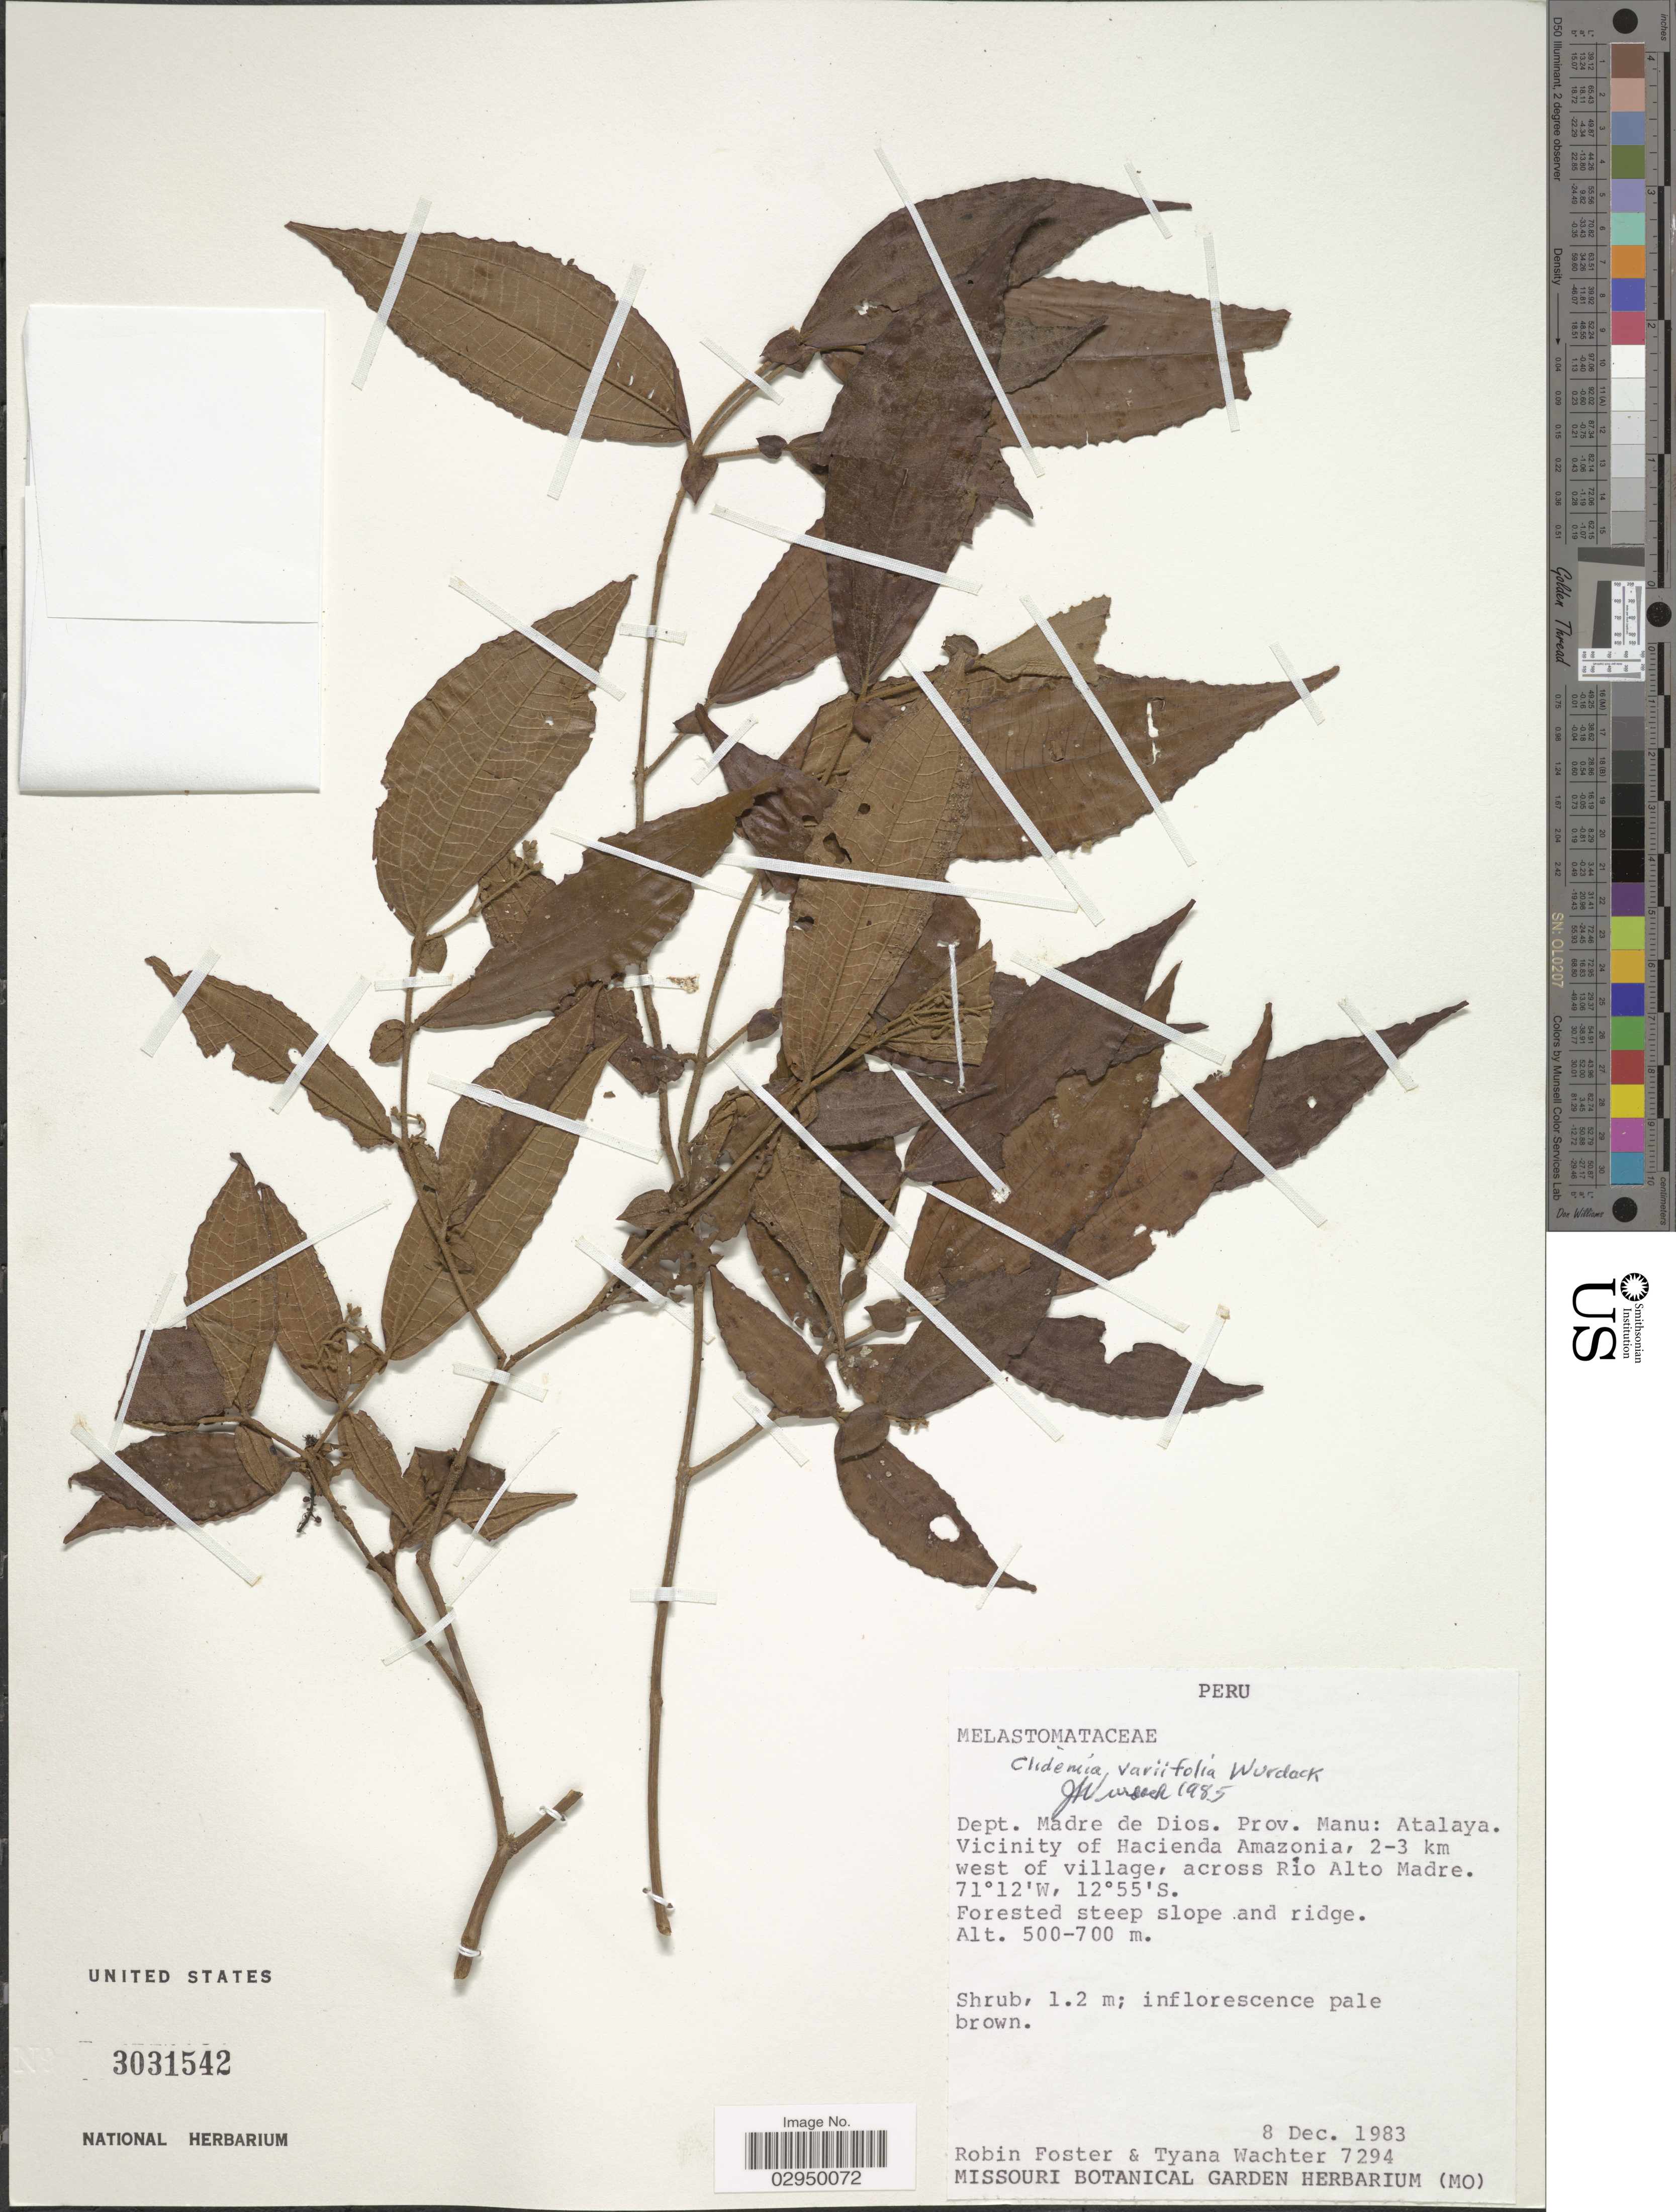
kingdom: Plantae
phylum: Tracheophyta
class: Magnoliopsida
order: Myrtales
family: Melastomataceae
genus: Clidemia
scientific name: Clidemia variifolia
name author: Wurdack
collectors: R. B. Foster & T. Wachter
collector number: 7294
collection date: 1983-12-08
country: Peru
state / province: Madre de Dios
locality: Dept. Madre de Dios. Prov. Manu: Atalaya. Vicinity of Hacienda Amazonia, 2-3 km west of village, across Río Alto Madre.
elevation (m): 500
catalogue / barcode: US 3031542